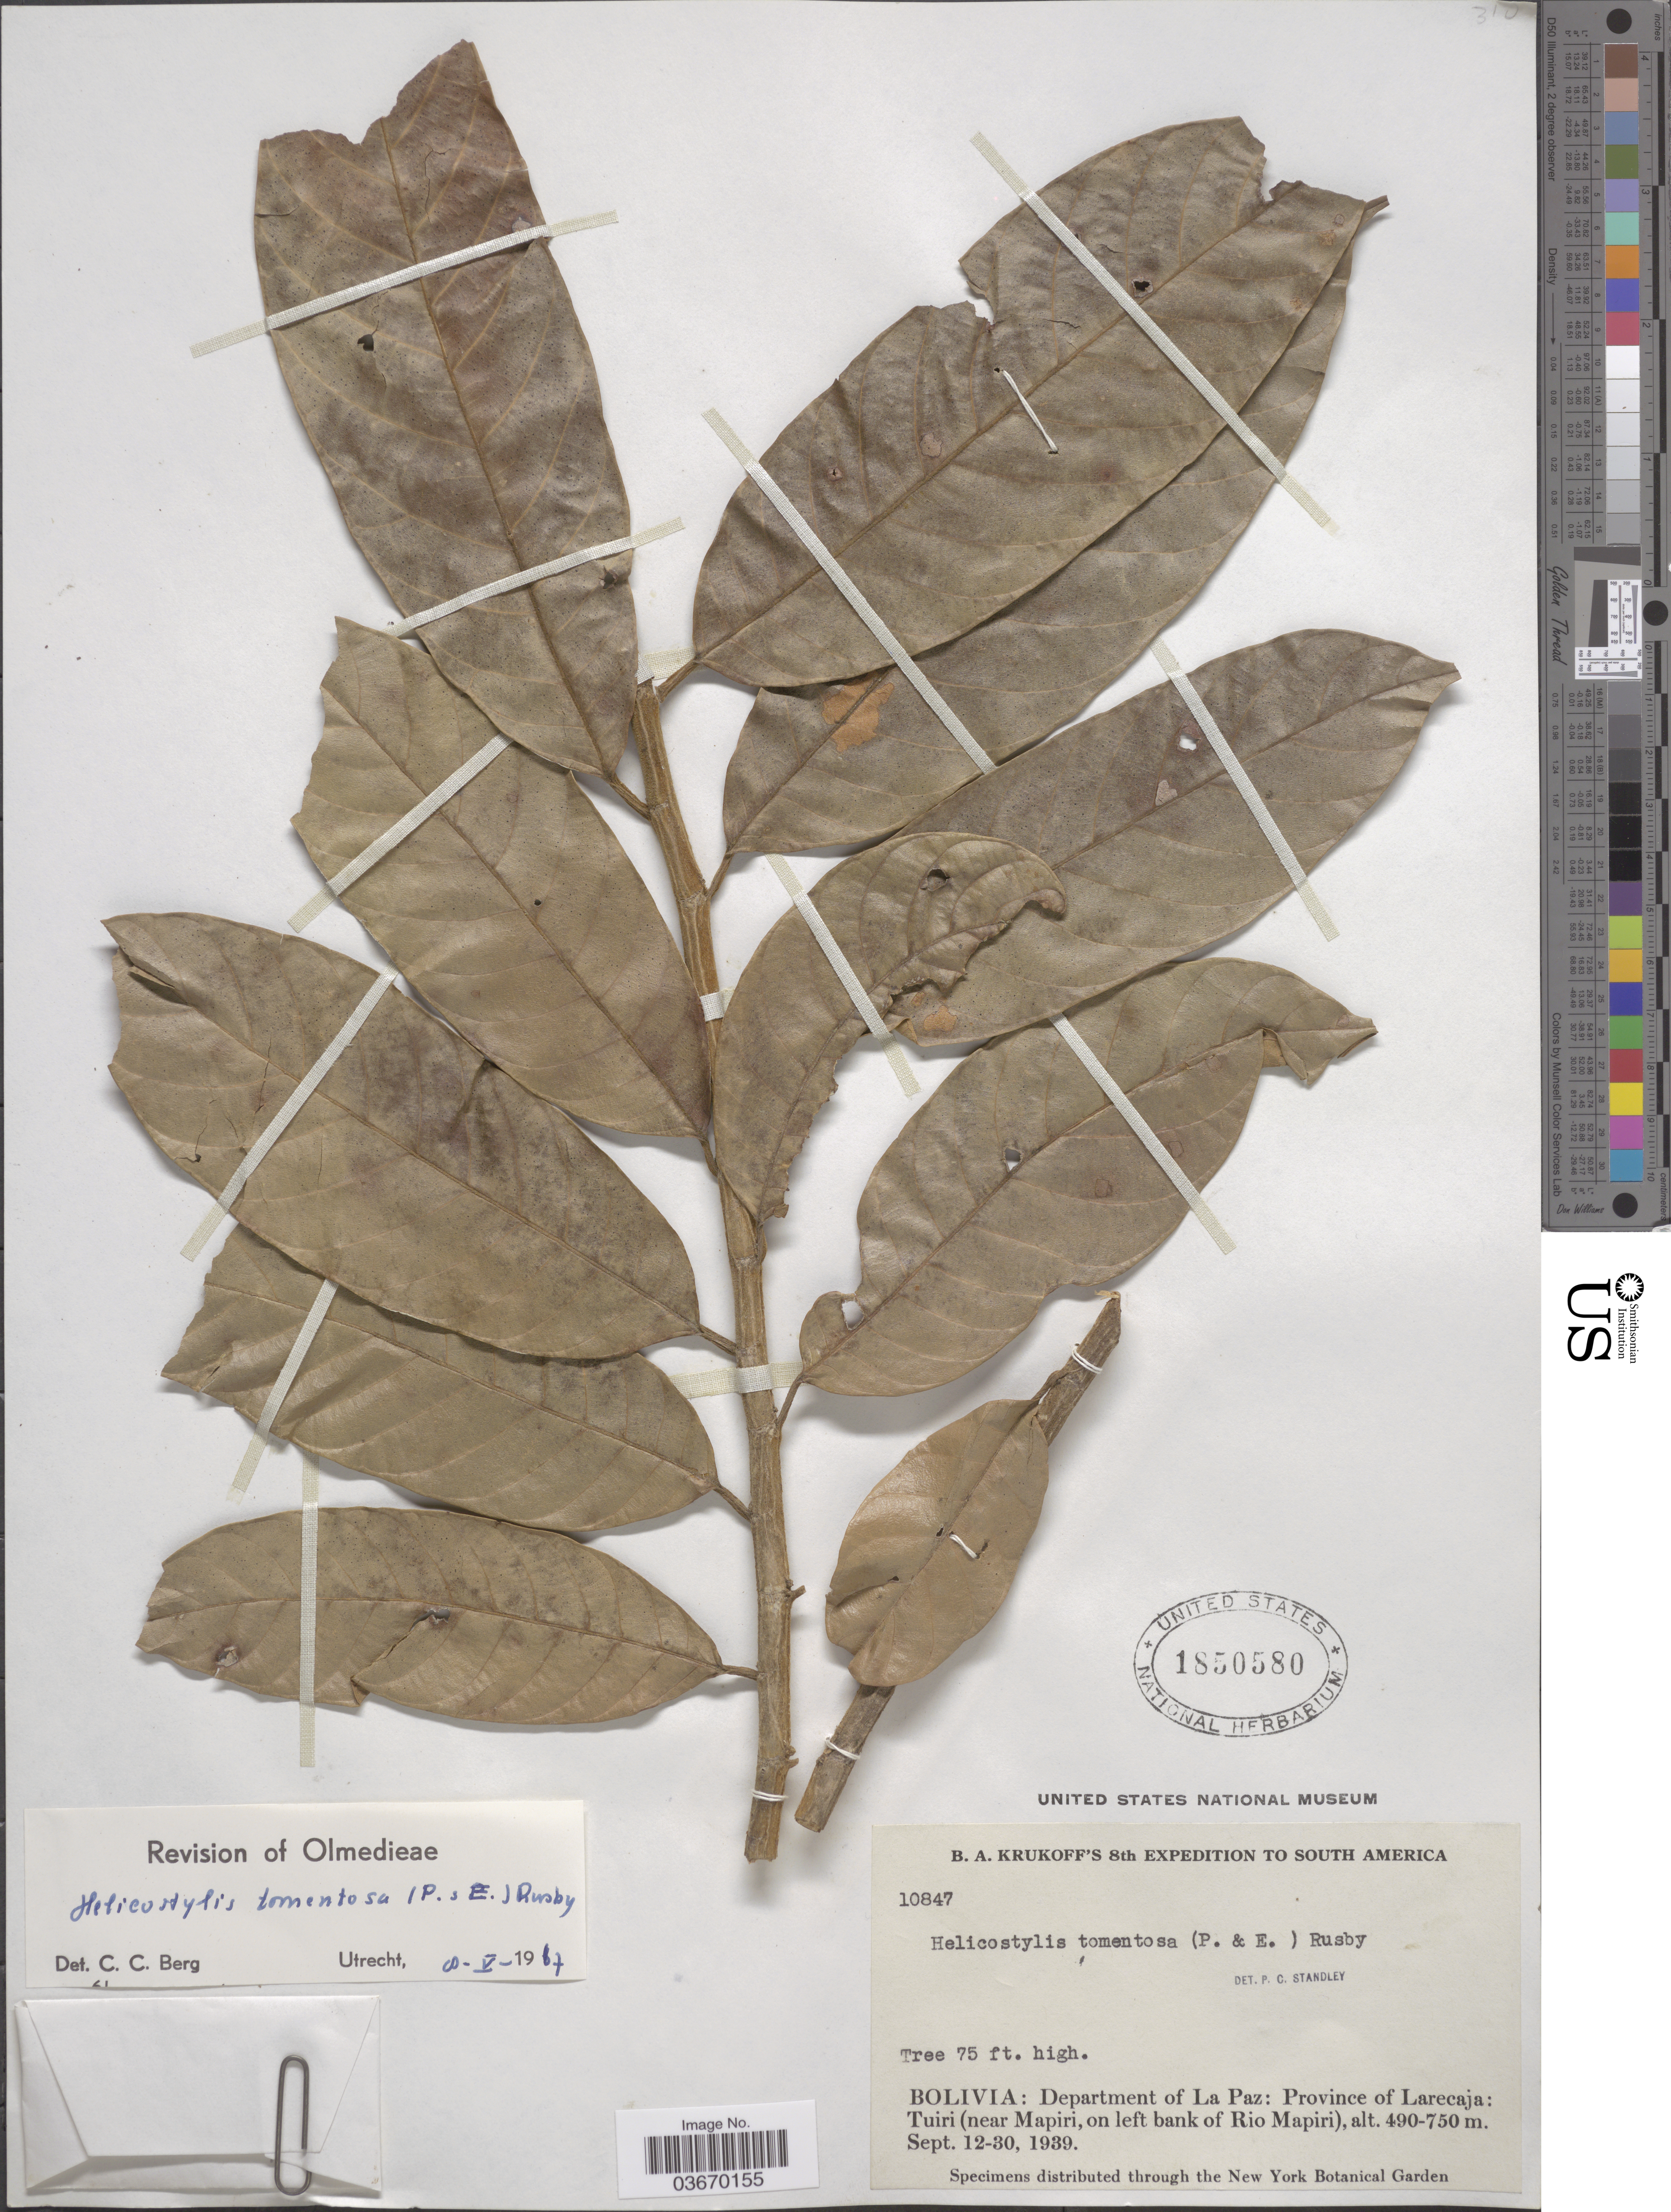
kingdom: Plantae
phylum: Tracheophyta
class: Magnoliopsida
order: Rosales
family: Moraceae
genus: Helicostylis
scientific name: Helicostylis tomentosa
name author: (Poepp. & Endl.) Rusby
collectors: B. A. Krukoff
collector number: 10847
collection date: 1939-09-12/1939-09-30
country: Bolivia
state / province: La Paz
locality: Department of La Paz: Province of Larecaja: Tuiri (near Mapiri, on left bank of Rio Mapiri).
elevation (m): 490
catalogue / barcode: US 1850580